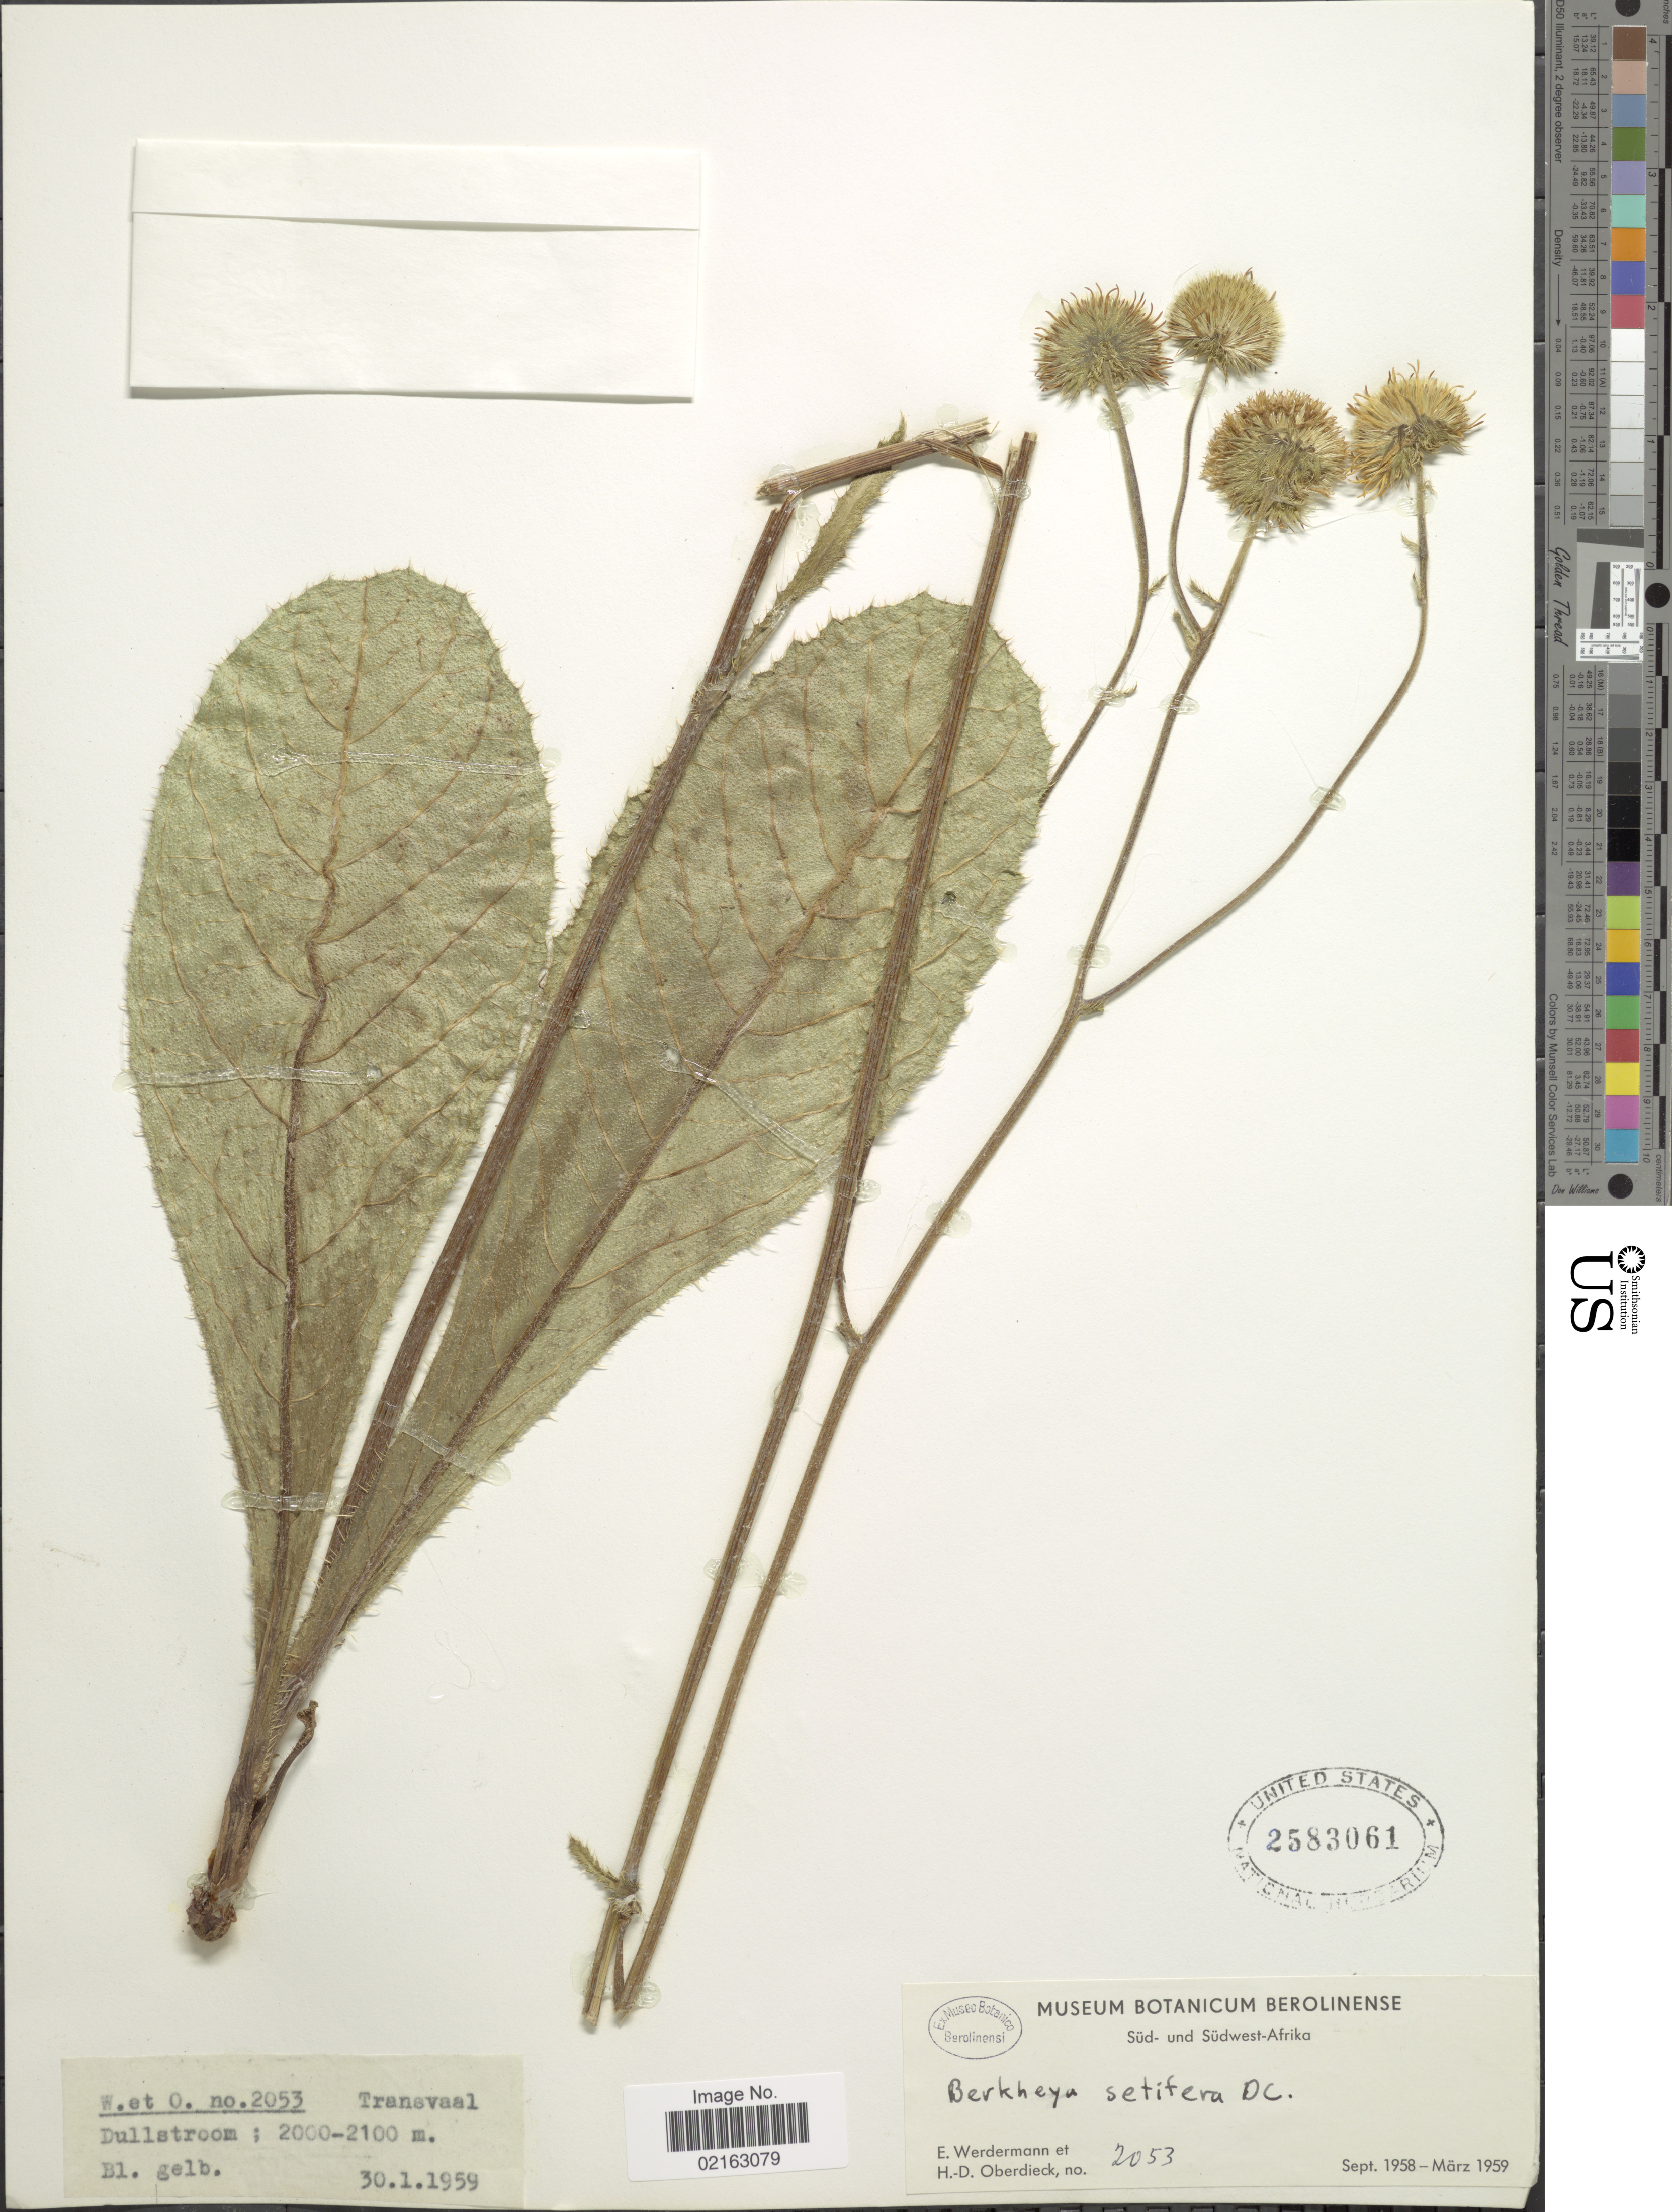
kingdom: Plantae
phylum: Tracheophyta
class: Magnoliopsida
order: Asterales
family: Asteraceae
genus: Berkheya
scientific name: Berkheya setifera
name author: DC.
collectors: E. Werdermann & H. Oberdieck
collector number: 2053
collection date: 1959-01-30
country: South Africa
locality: Süd- und Südwest-Afrika. Transvaal. Dullstroom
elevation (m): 2000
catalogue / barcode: US 2583061